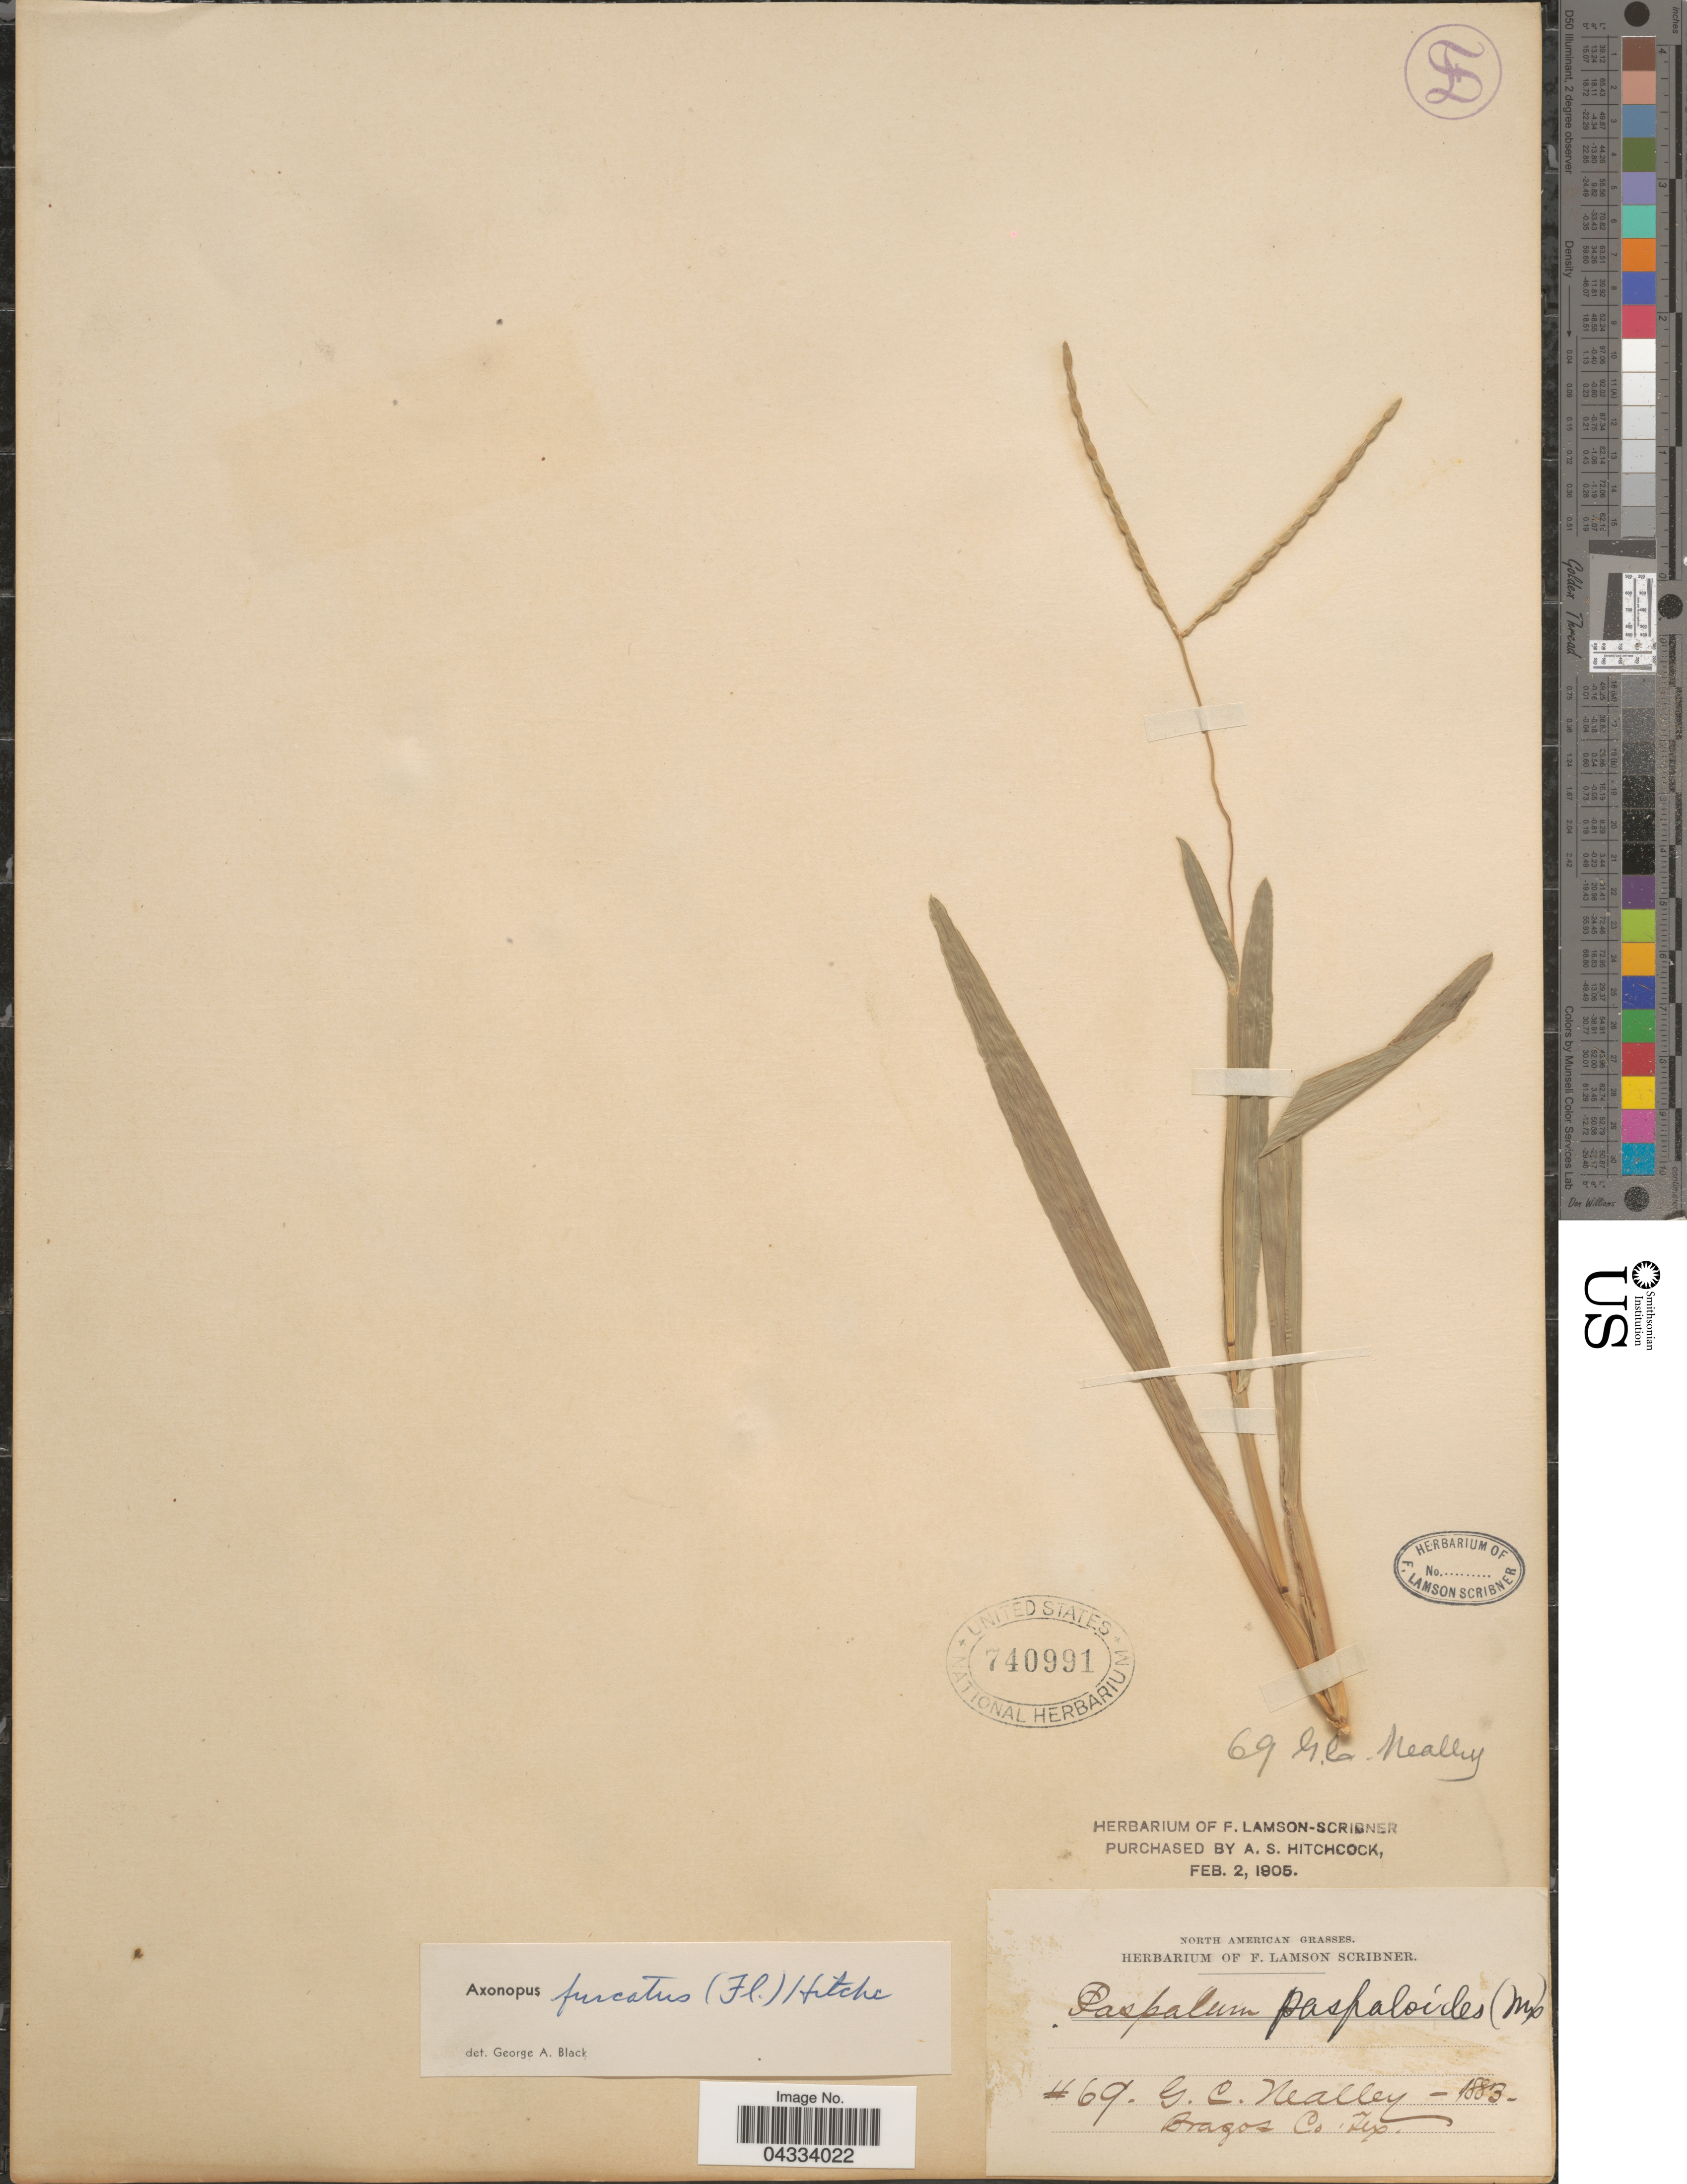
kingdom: Plantae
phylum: Tracheophyta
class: Liliopsida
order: Poales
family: Poaceae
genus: Axonopus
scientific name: Axonopus furcatus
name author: (Flüggé) Hitchc.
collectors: G. C. Nealley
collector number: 69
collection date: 1883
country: United States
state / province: Texas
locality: Brazos Co.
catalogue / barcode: US 740991